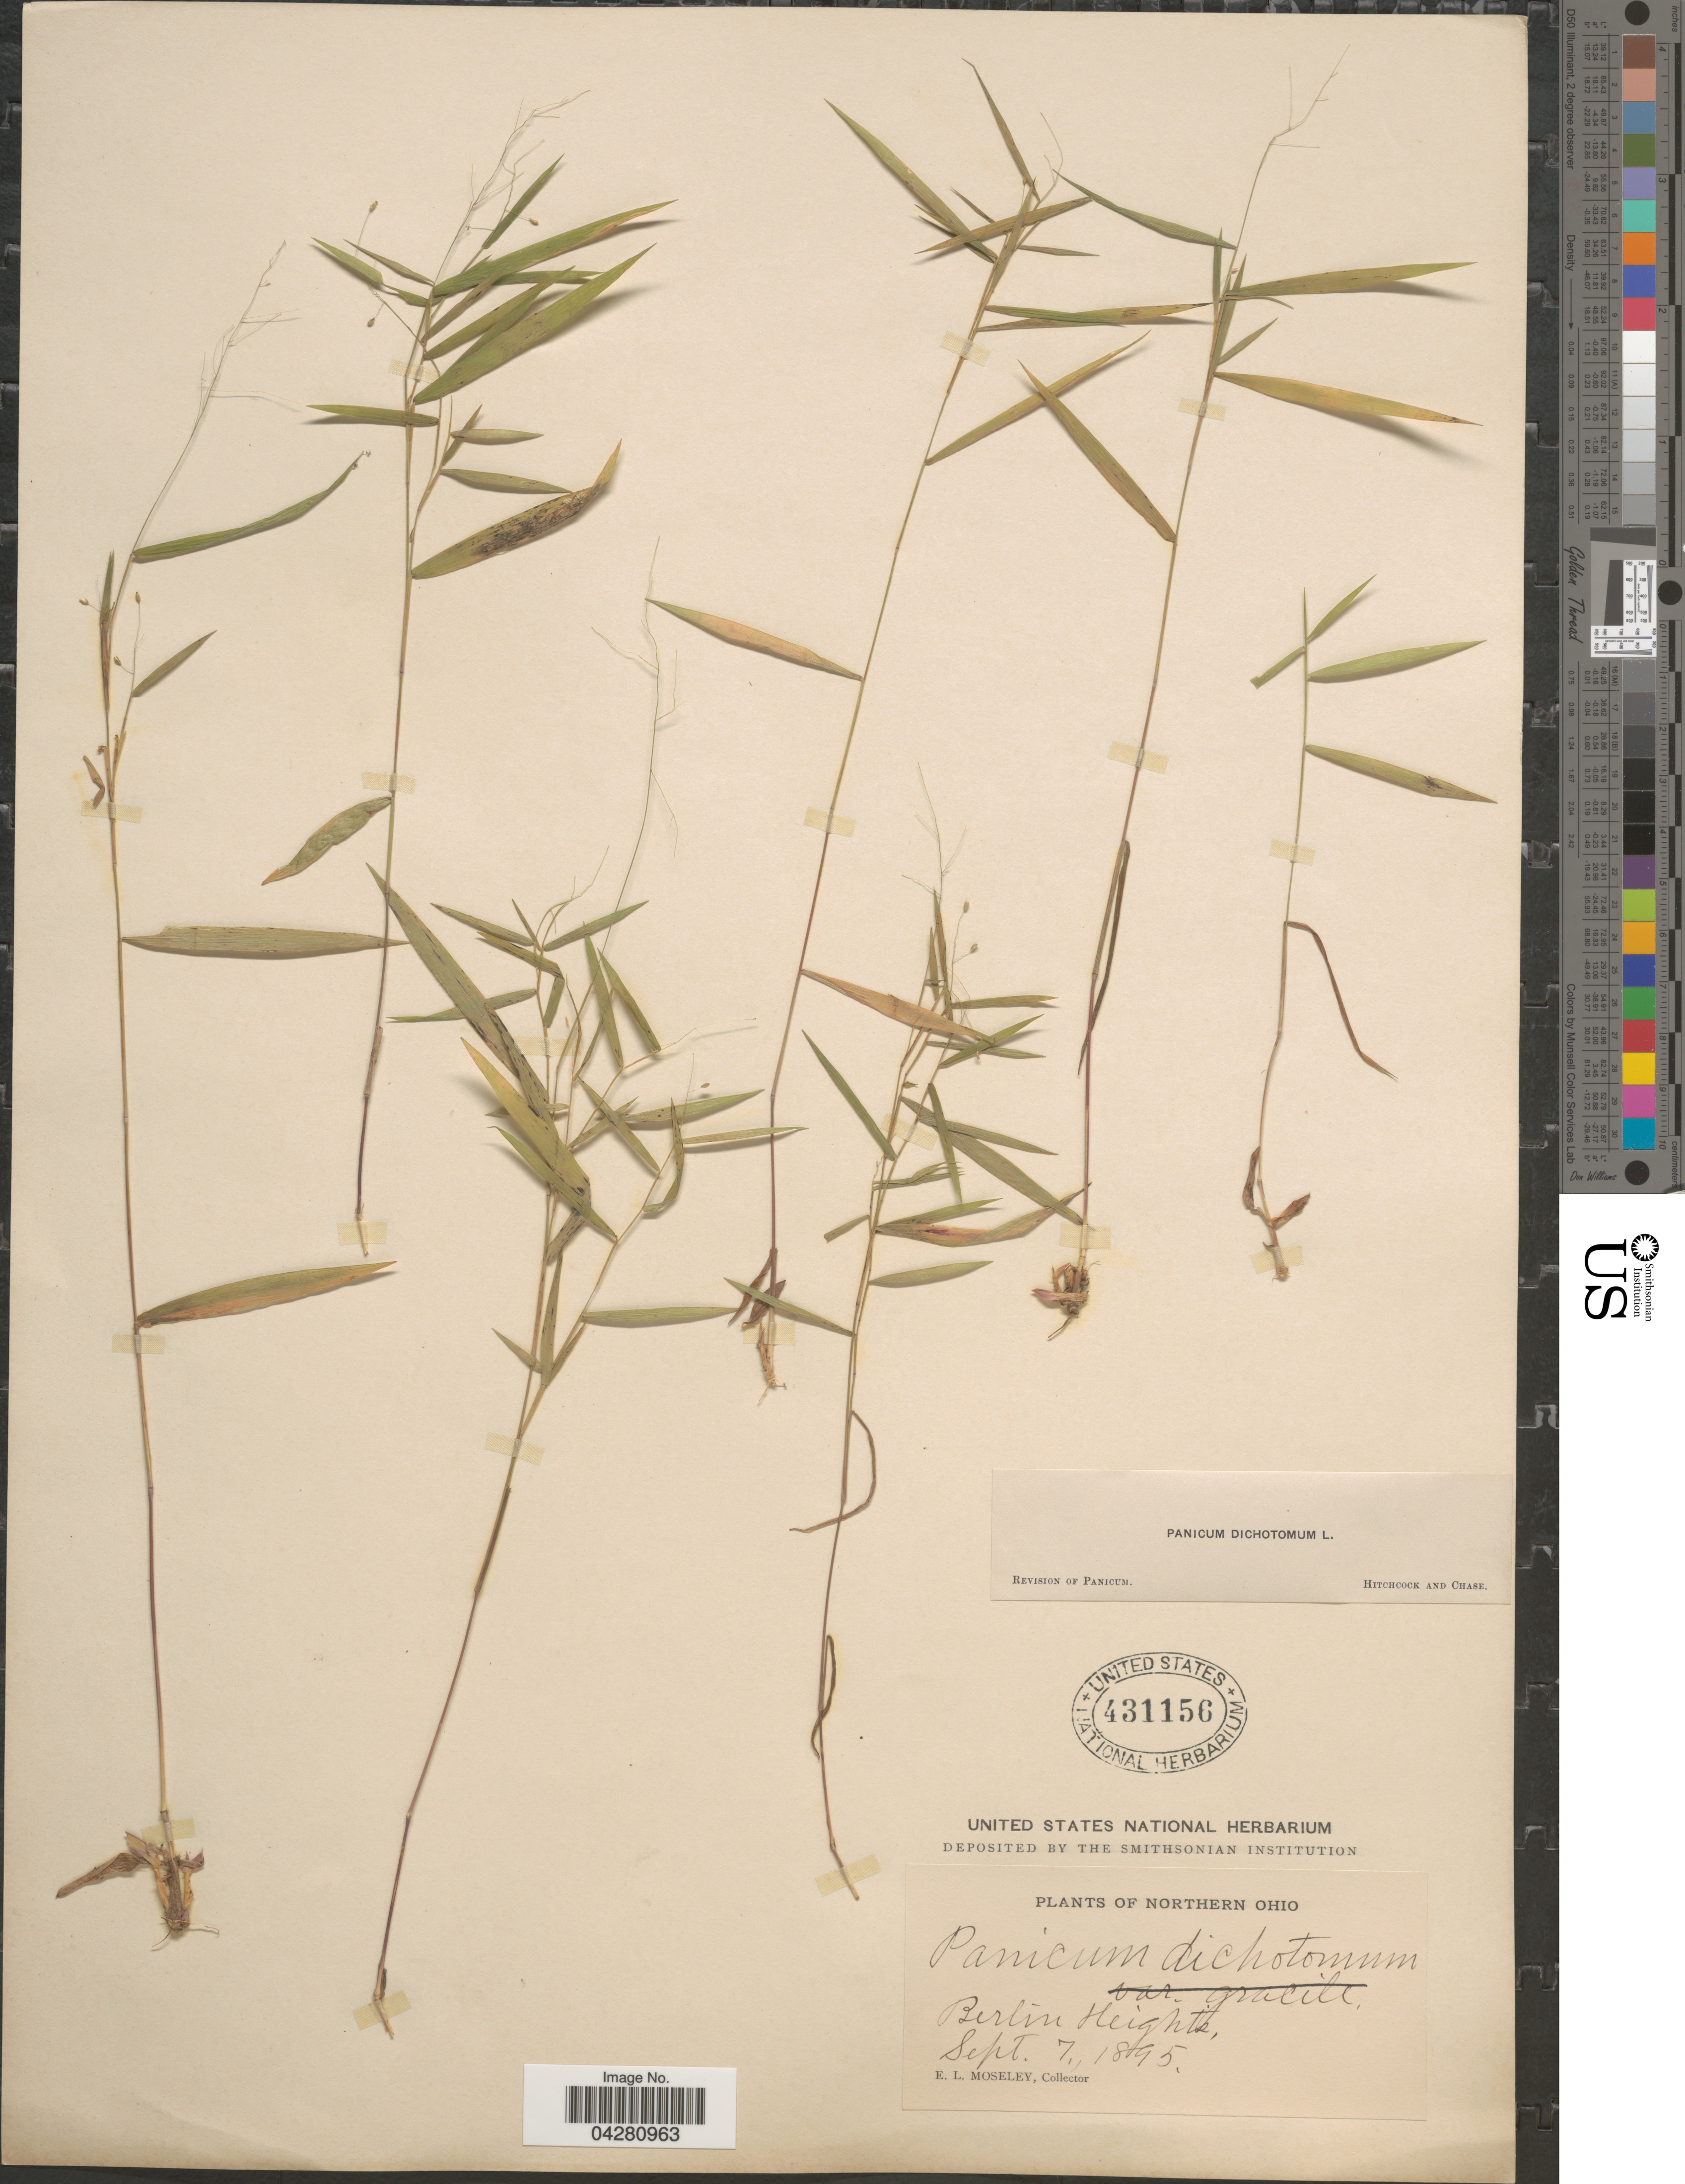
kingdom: Plantae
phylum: Tracheophyta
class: Liliopsida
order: Poales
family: Poaceae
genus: Dichanthelium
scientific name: Dichanthelium dichotomum var. dichotomum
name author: (L.) Gould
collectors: E. Moseley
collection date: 1895-09-07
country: United States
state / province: Ohio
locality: Northern Ohio. Berlin Heights.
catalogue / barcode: US 431156